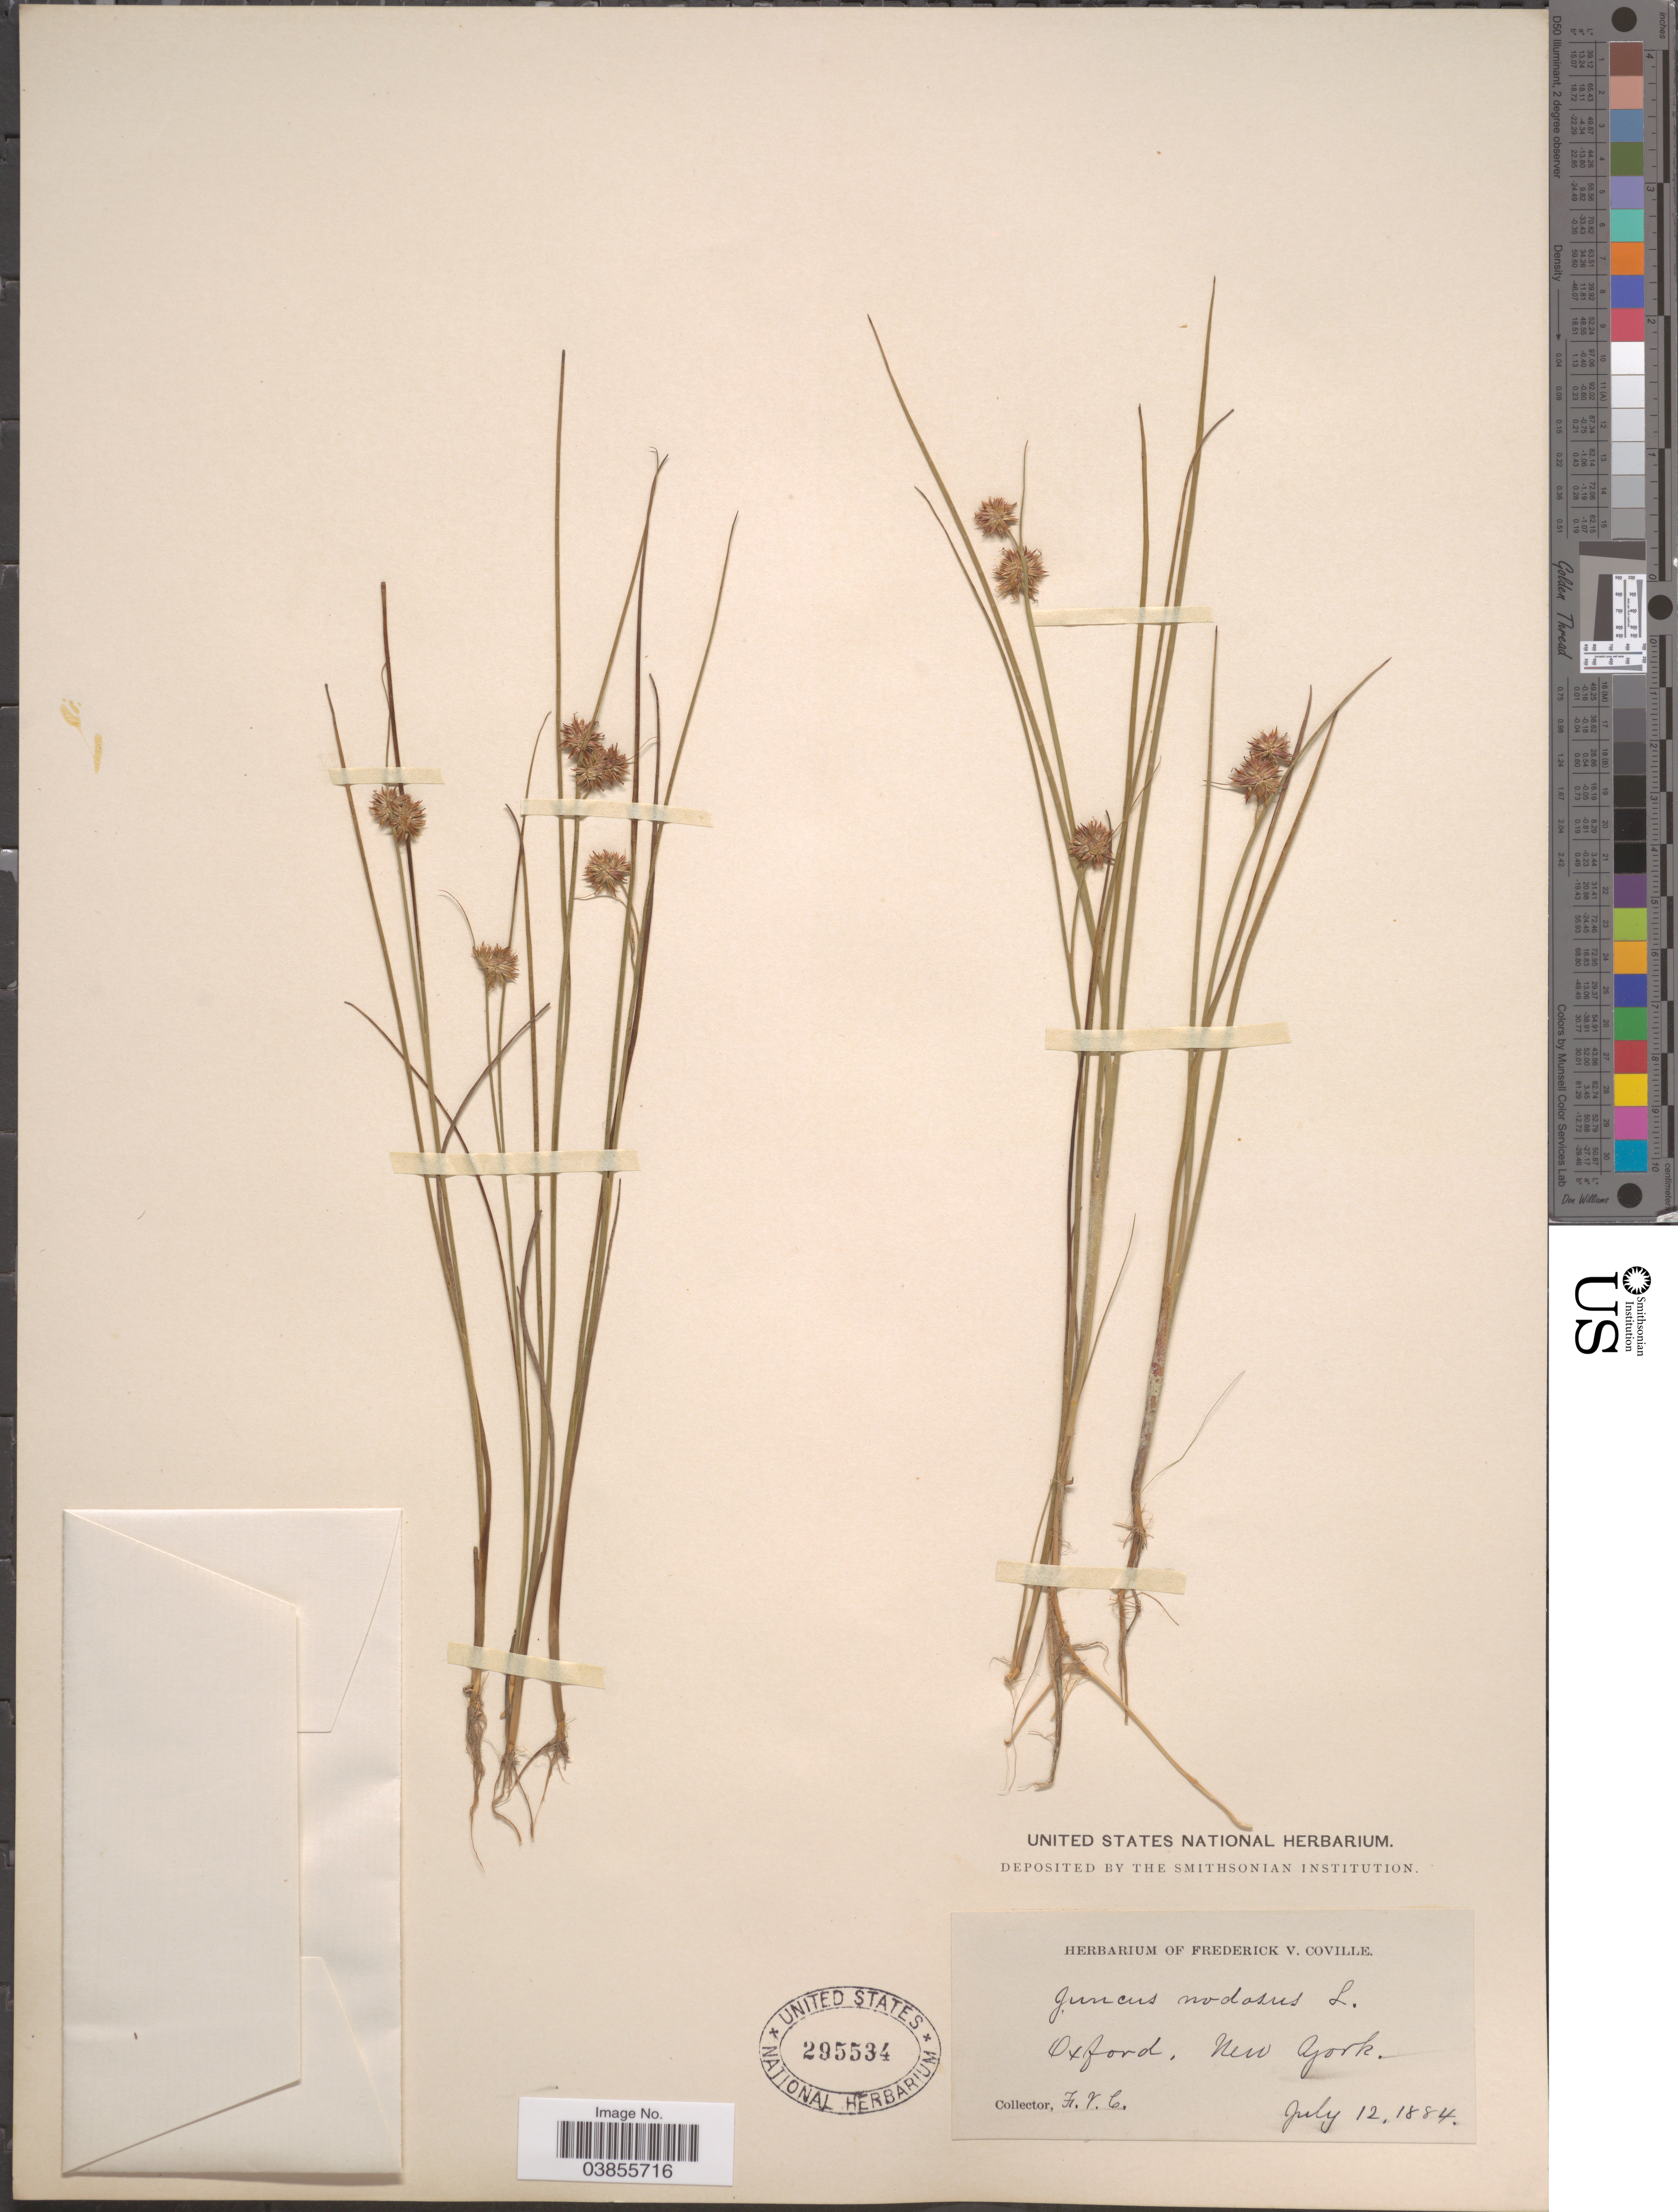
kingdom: Plantae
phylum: Tracheophyta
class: Liliopsida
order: Poales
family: Juncaceae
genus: Juncus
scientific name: Juncus nodosus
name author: L.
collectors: F. V. Coville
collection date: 1884-07-12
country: United States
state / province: New York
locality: Oxford.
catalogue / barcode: US 295534